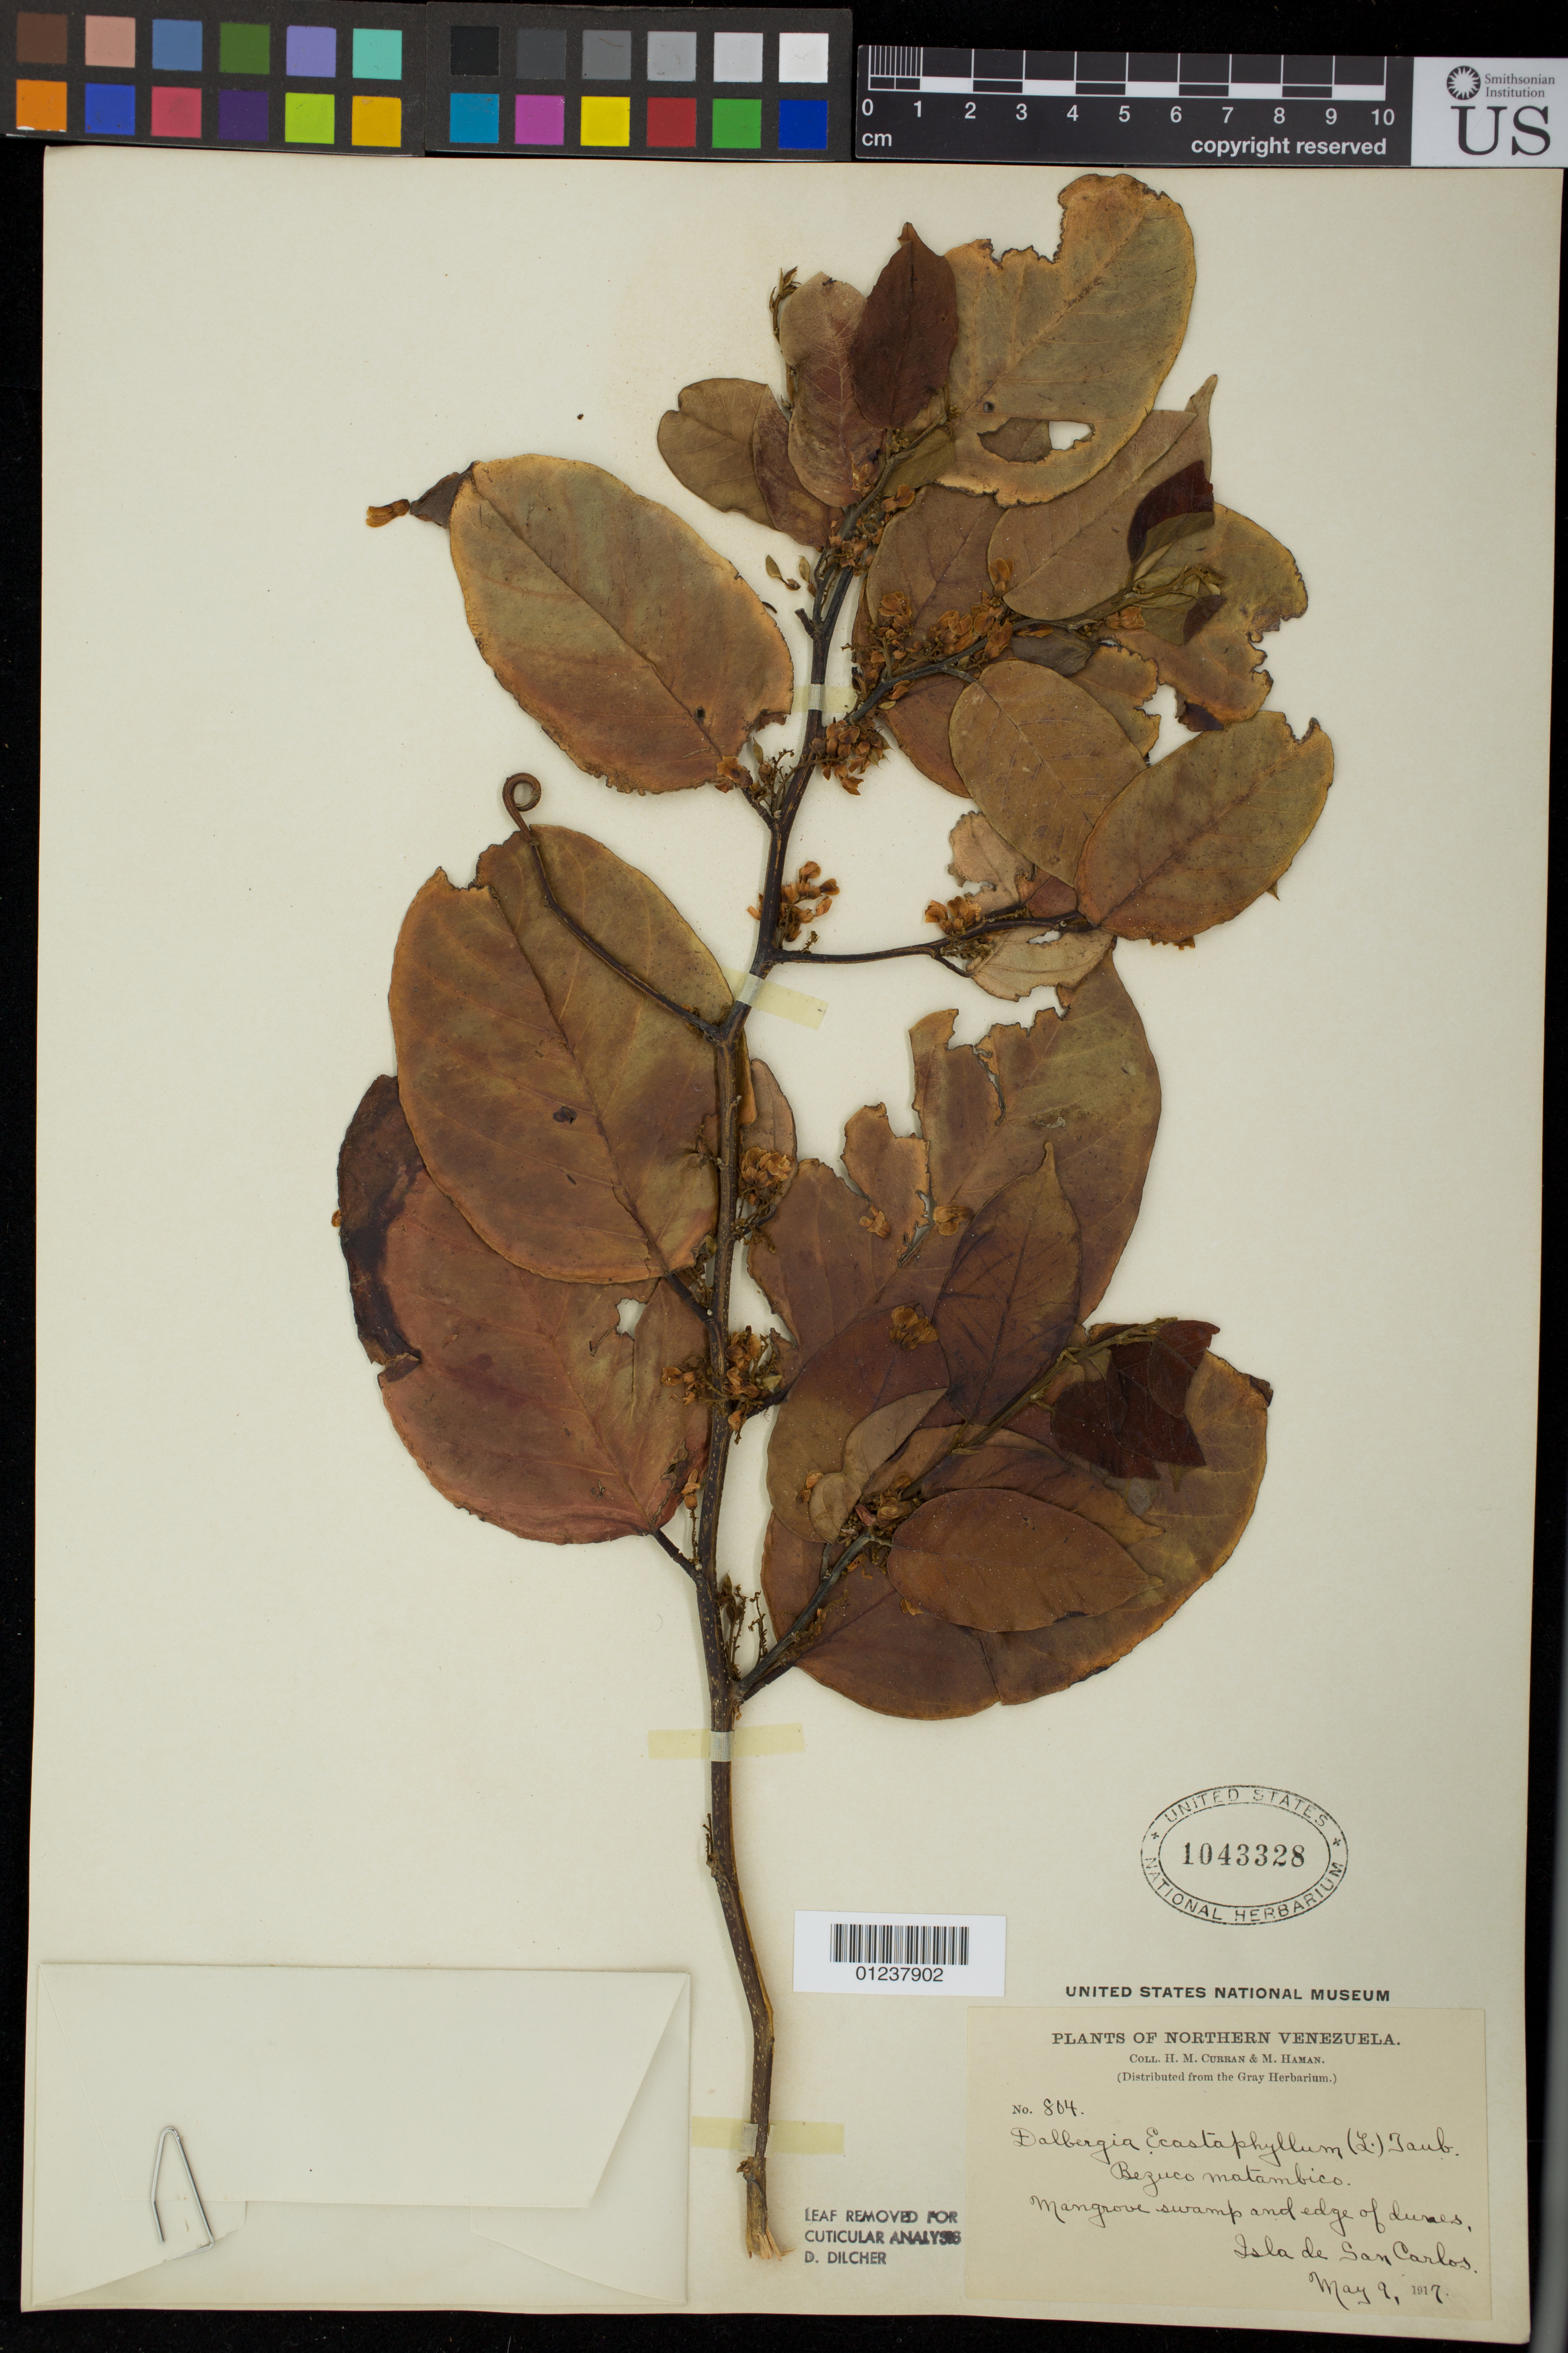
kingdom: Plantae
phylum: Tracheophyta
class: Magnoliopsida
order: Fabales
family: Fabaceae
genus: Dalbergia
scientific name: Dalbergia ecastaphyllum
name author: (L.) Taub.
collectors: H. M. Curran & M. Haman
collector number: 804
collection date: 1917-05-09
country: Venezuela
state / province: Zulia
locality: Isla de San Carlos, mangrove swamp and edge of dunes.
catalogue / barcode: US 1043328